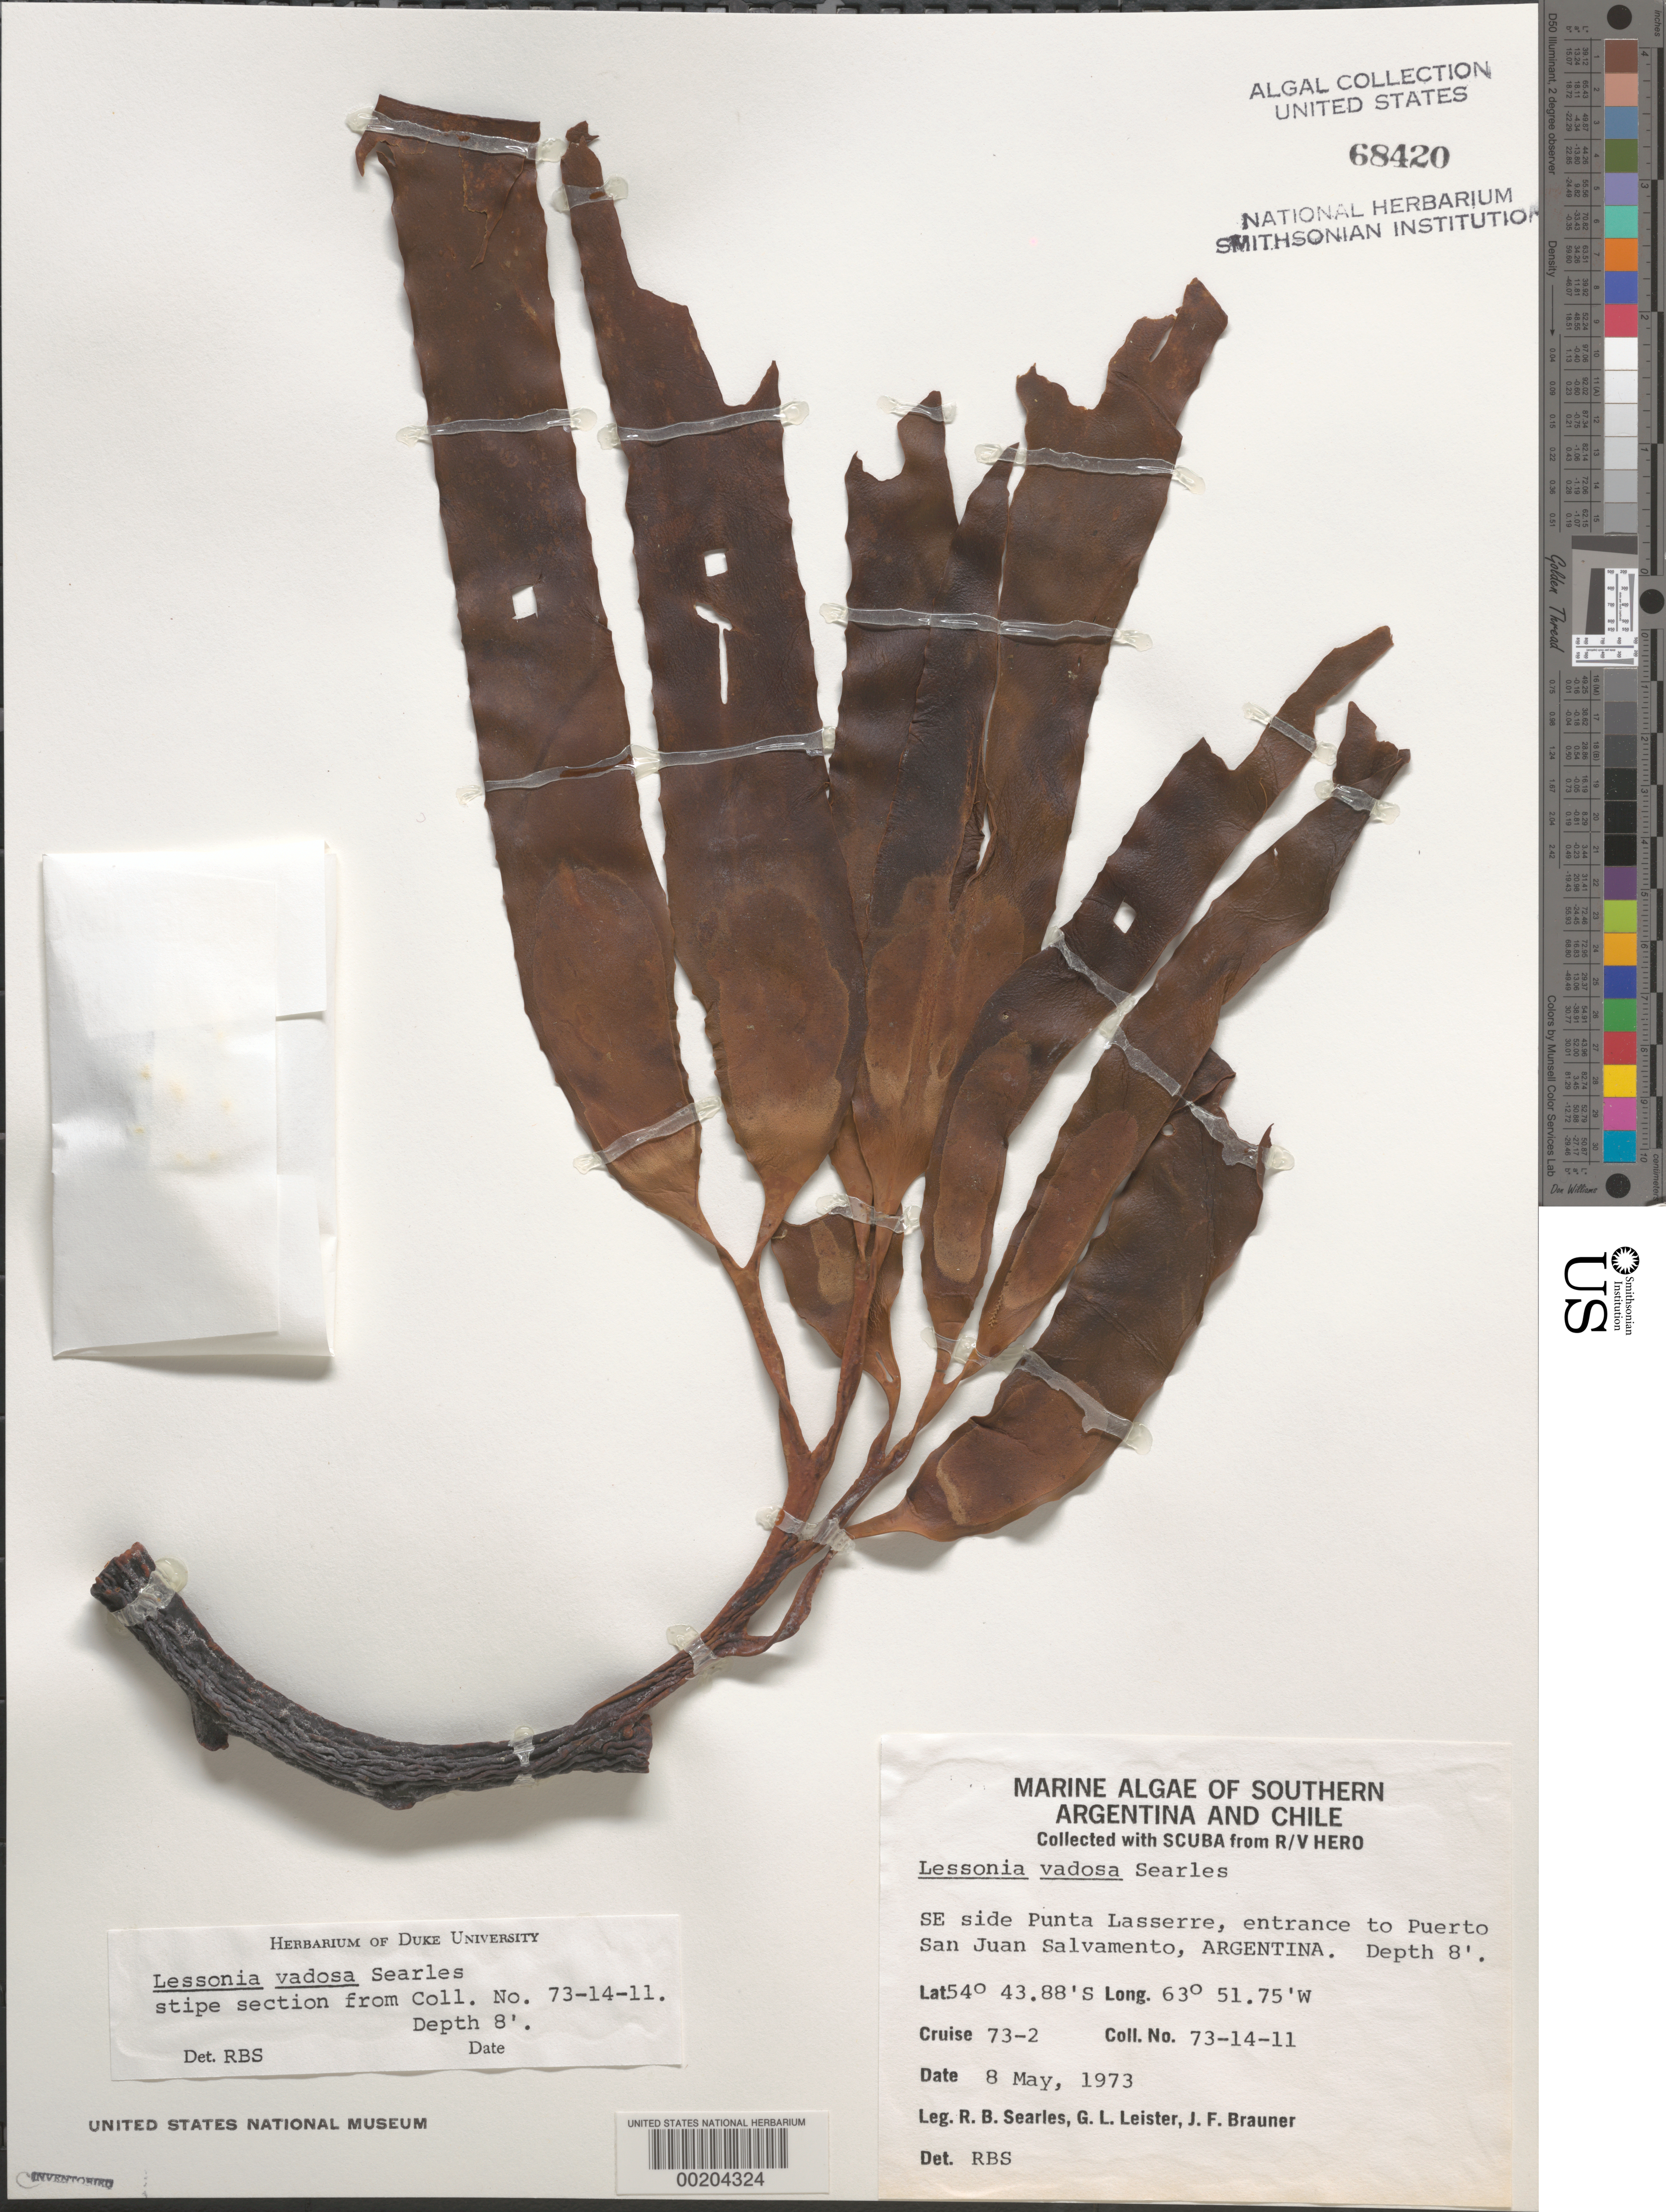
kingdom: Chromista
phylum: Ochrophyta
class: Phaeophyceae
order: Laminariales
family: Lessoniaceae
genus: Lessonia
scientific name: Lessonia flavicans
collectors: R. Searles, G. Leister & J. F. Brauner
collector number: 73-14-11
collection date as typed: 08 May 1973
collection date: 1973-05-08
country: Argentina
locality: Punta Lassere, Puerto San Juan Salvamento entrance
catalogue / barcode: US 68420